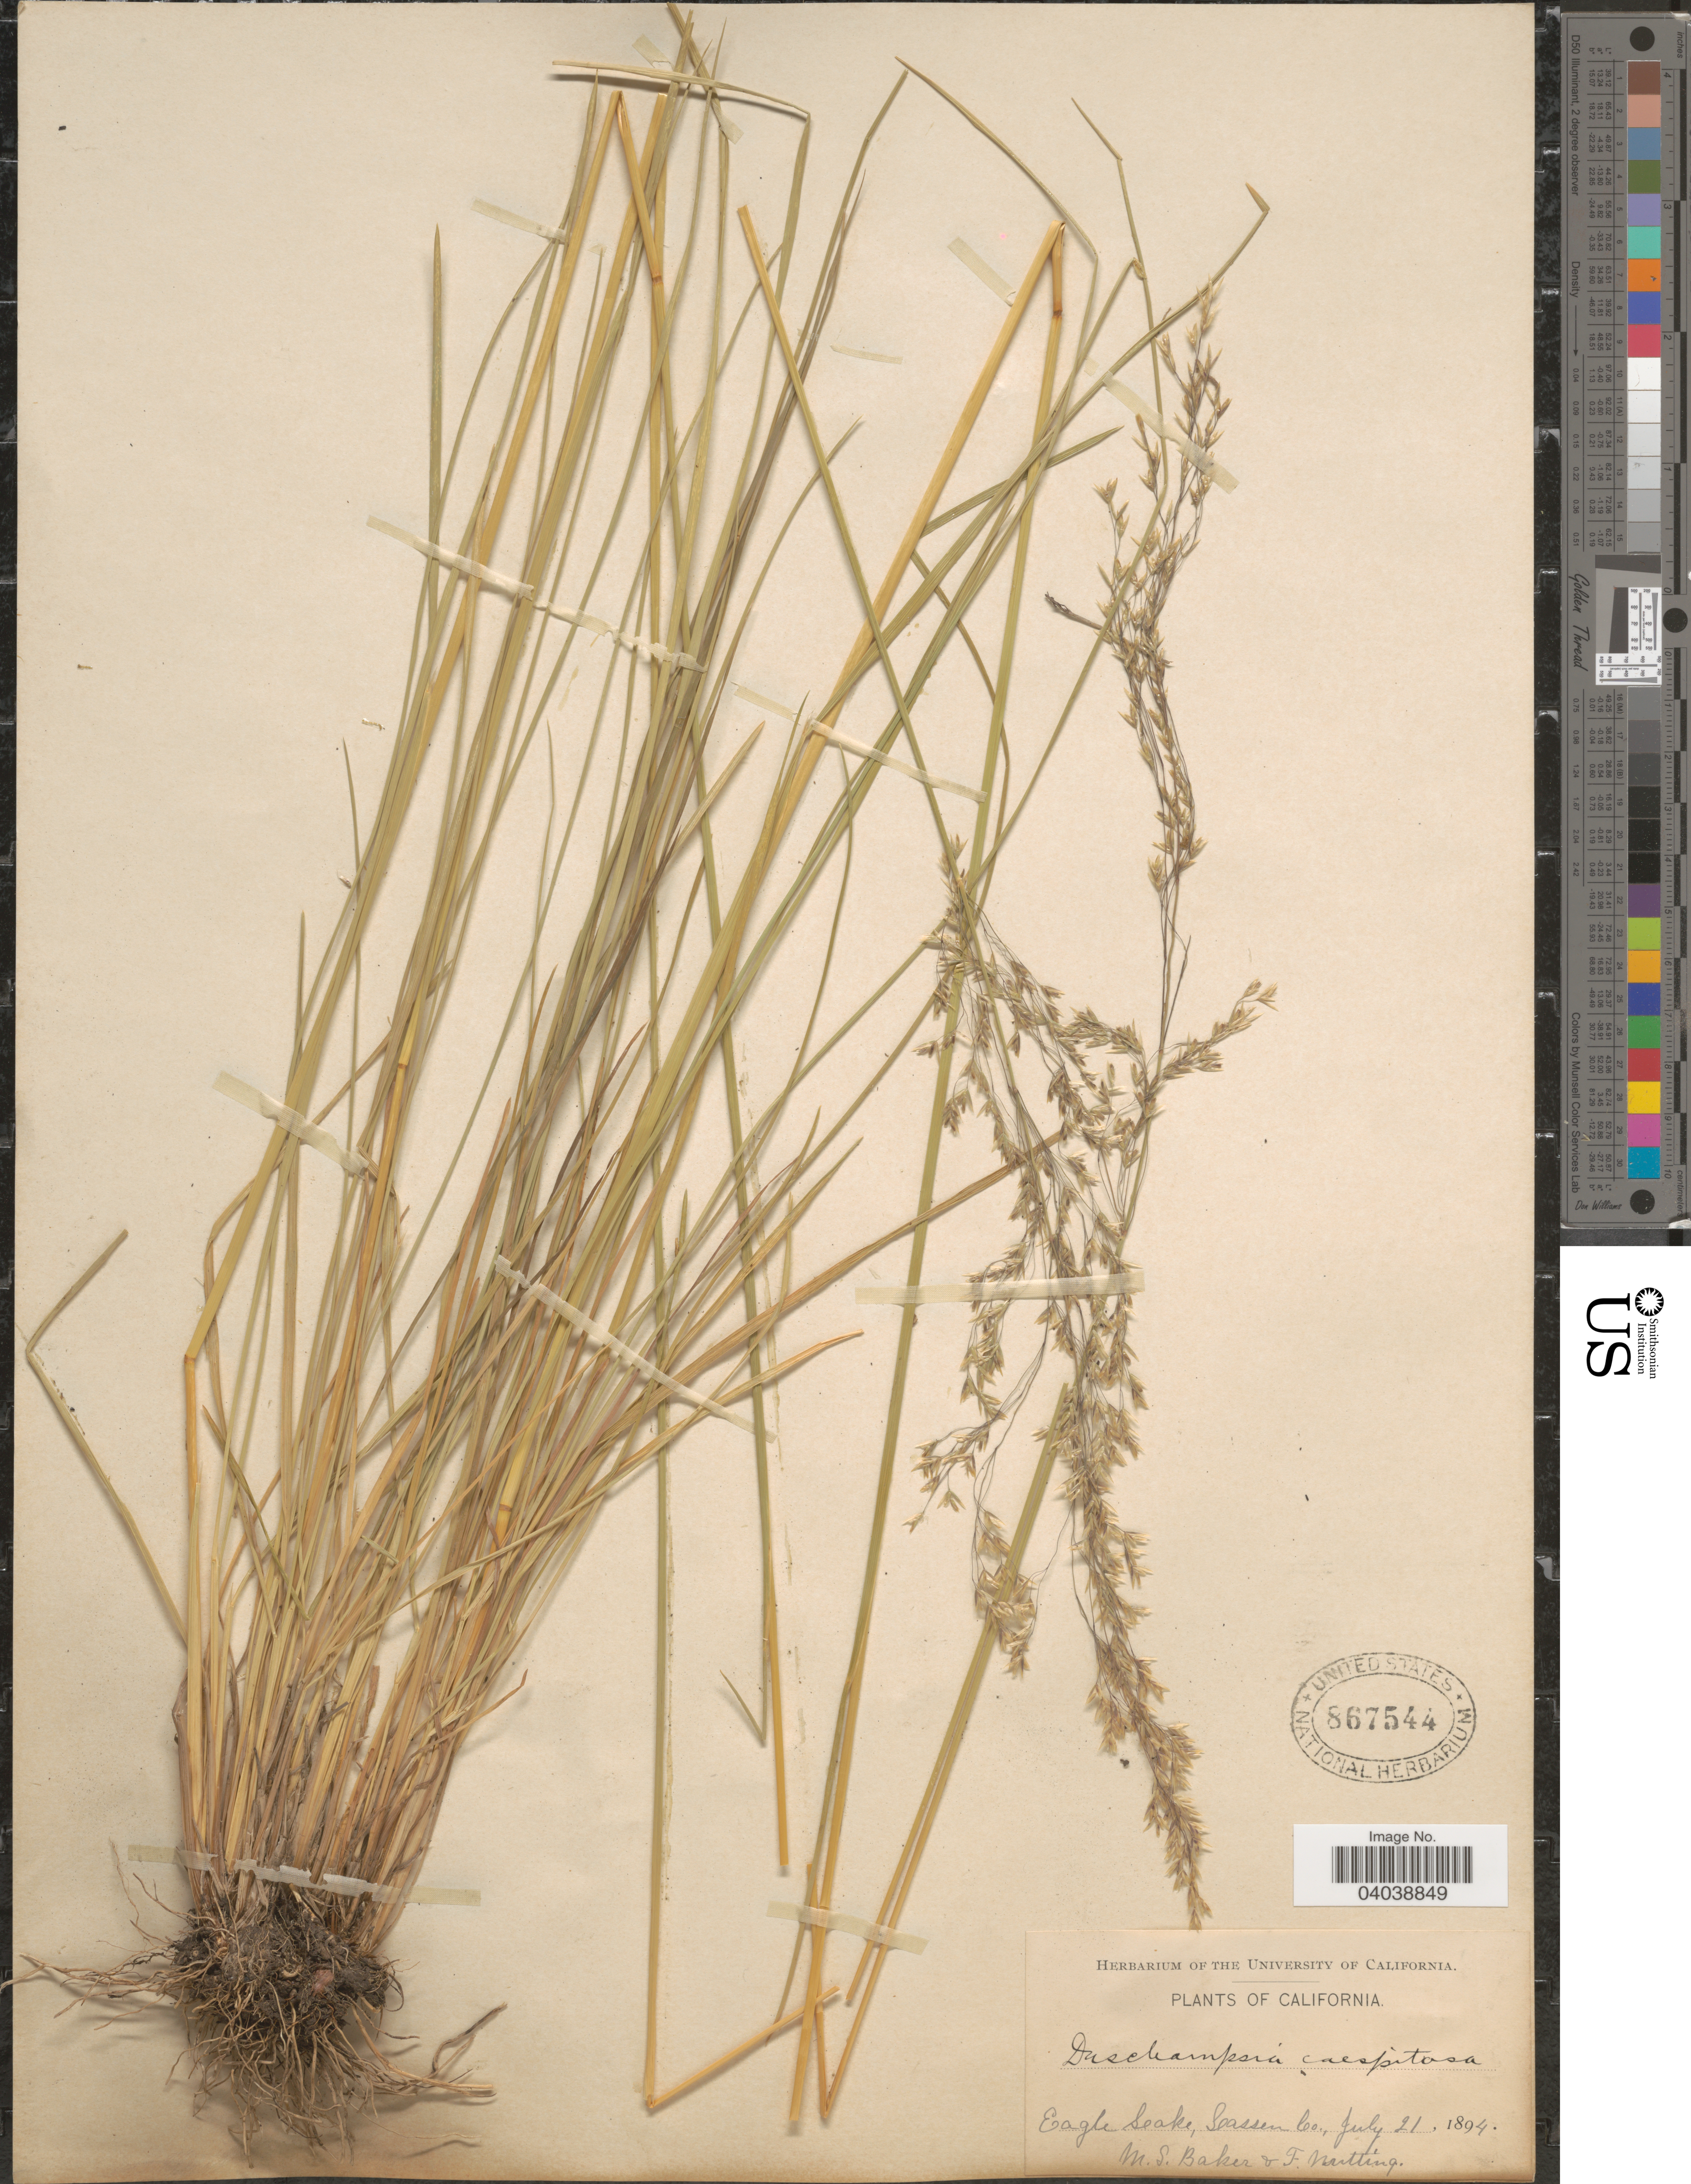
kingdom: Plantae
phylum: Tracheophyta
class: Liliopsida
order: Poales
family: Poaceae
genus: Deschampsia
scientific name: Deschampsia cespitosa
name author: (L.) P. Beauv.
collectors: M. S. Baker & F. Nutting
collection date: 1894-07-21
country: United States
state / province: California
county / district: Lassen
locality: Eagle Lake, Lassen Co.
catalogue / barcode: US 867544